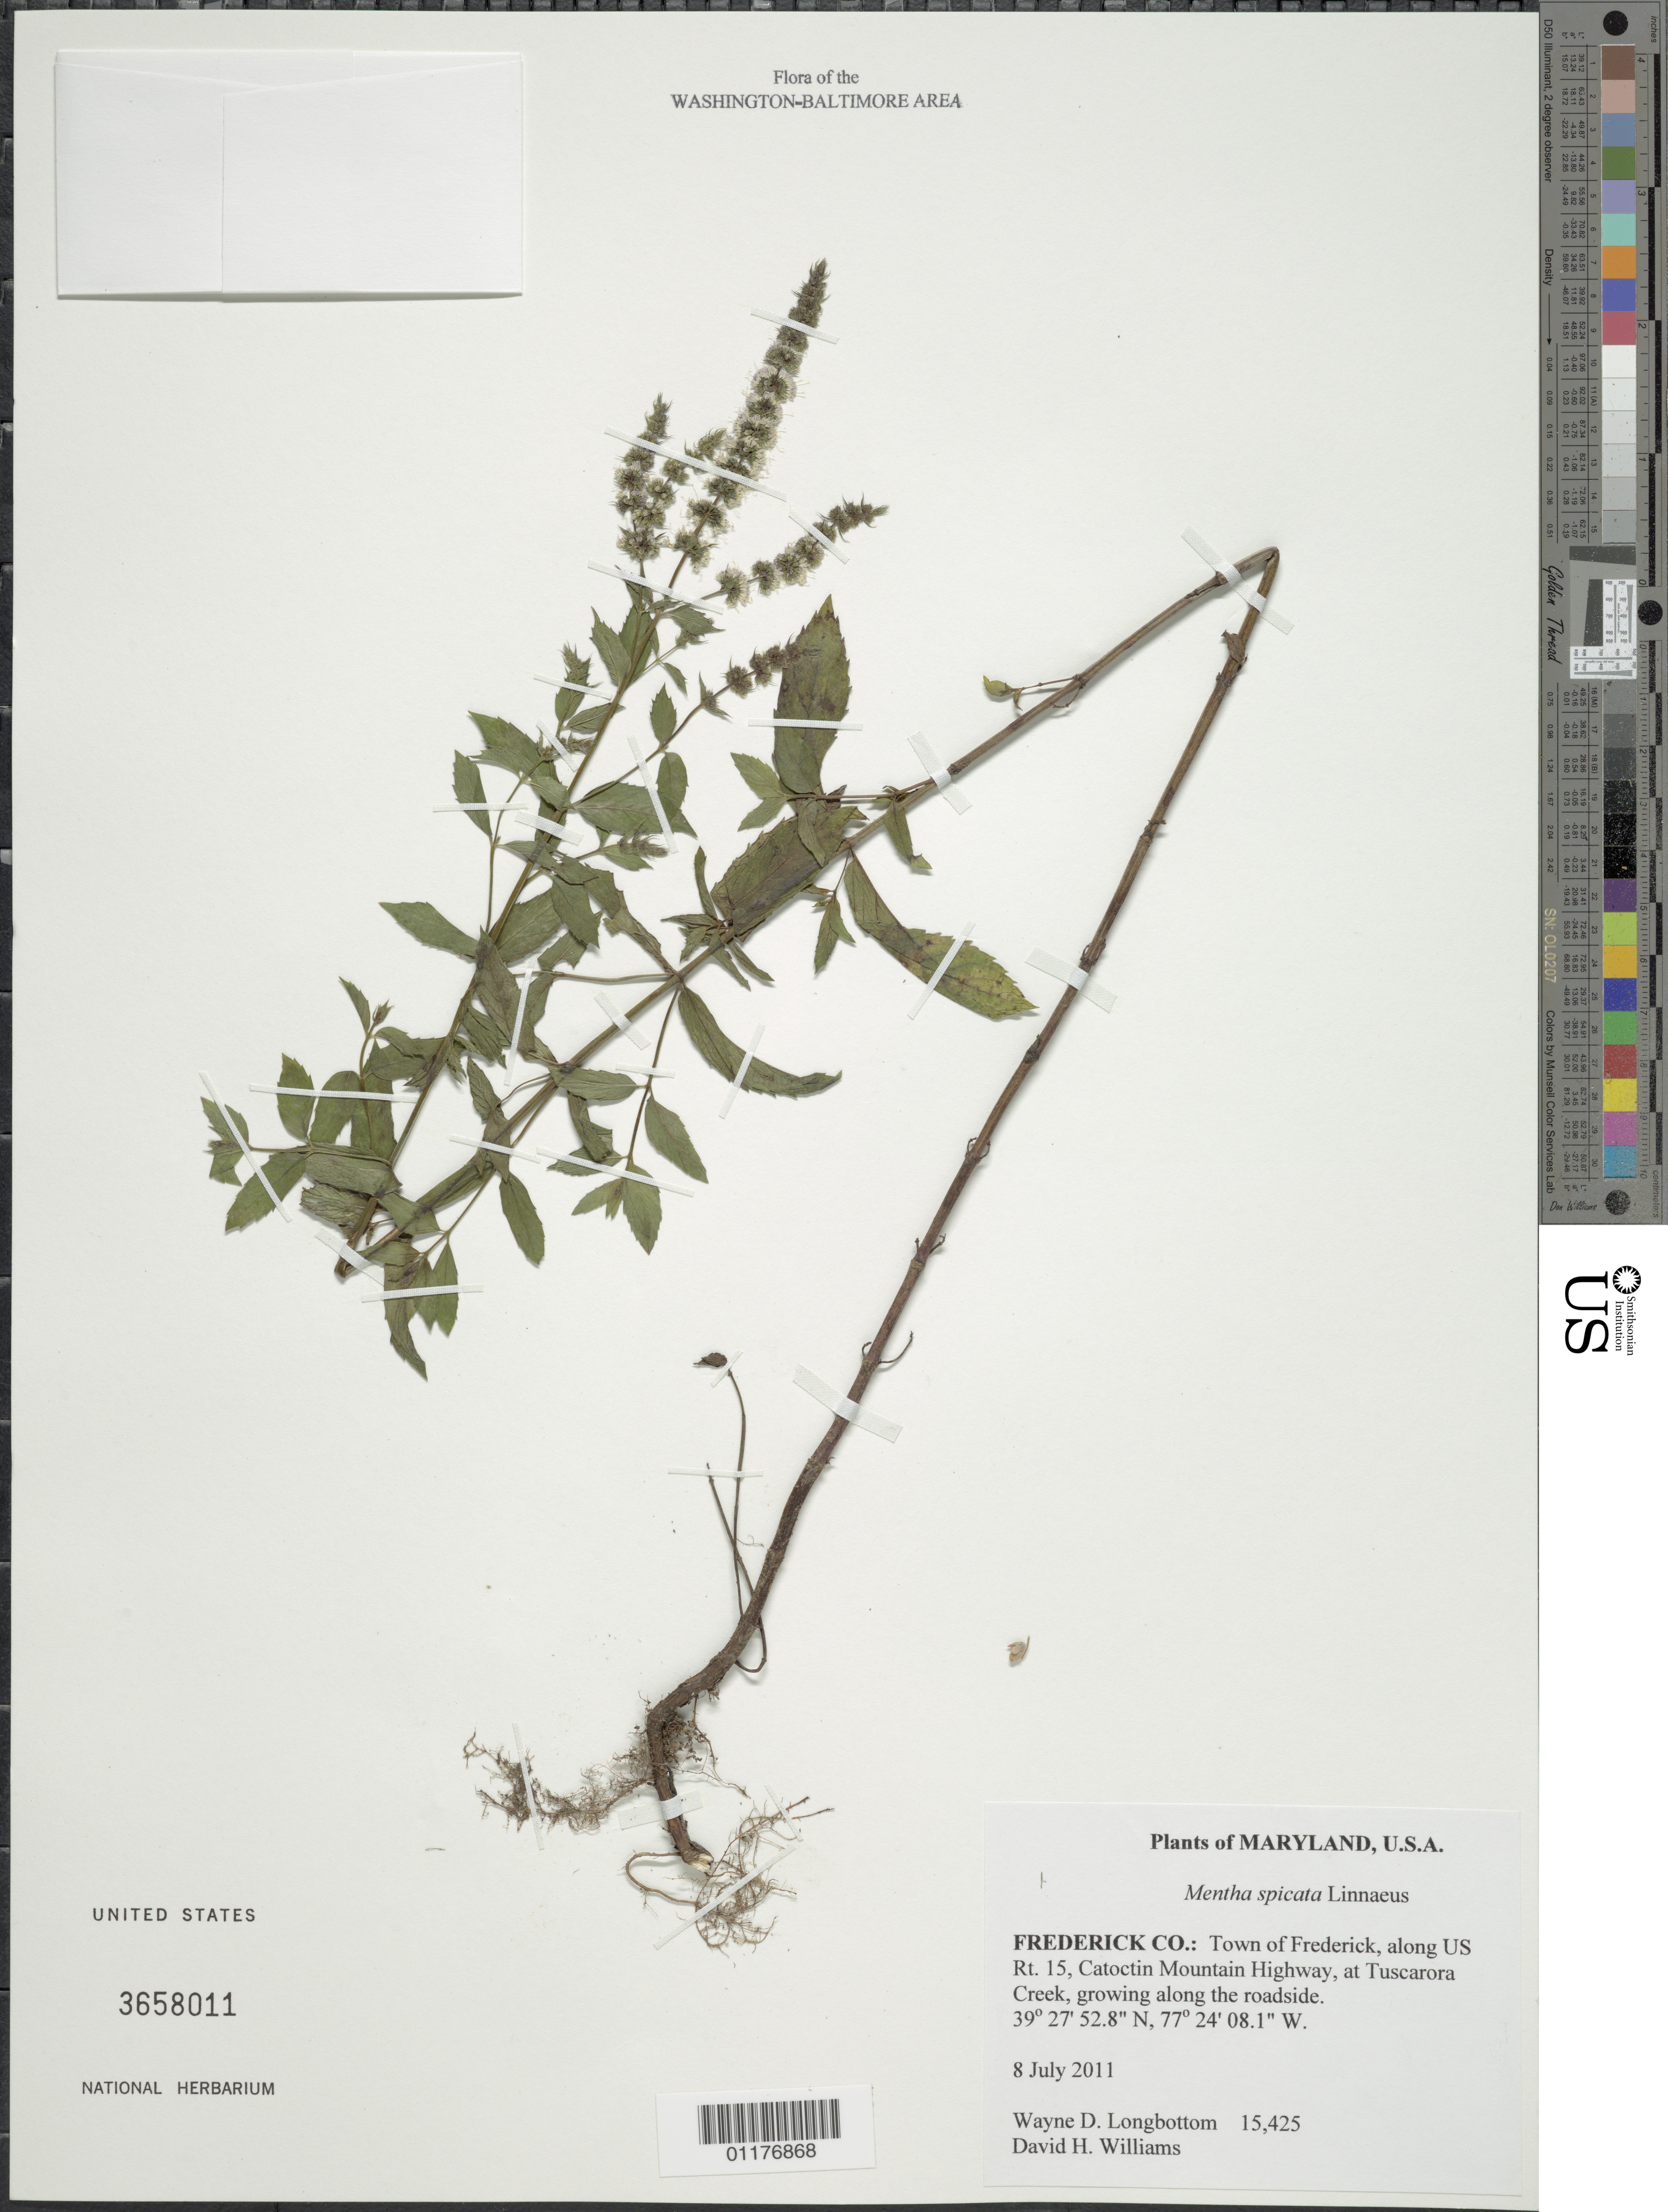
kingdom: Plantae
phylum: Tracheophyta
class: Magnoliopsida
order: Lamiales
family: Lamiaceae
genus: Mentha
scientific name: Mentha spicata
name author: L.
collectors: W. D. Longbottom & D. H. Williams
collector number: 15421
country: United States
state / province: Maryland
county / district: Frederick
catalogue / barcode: US 3658011